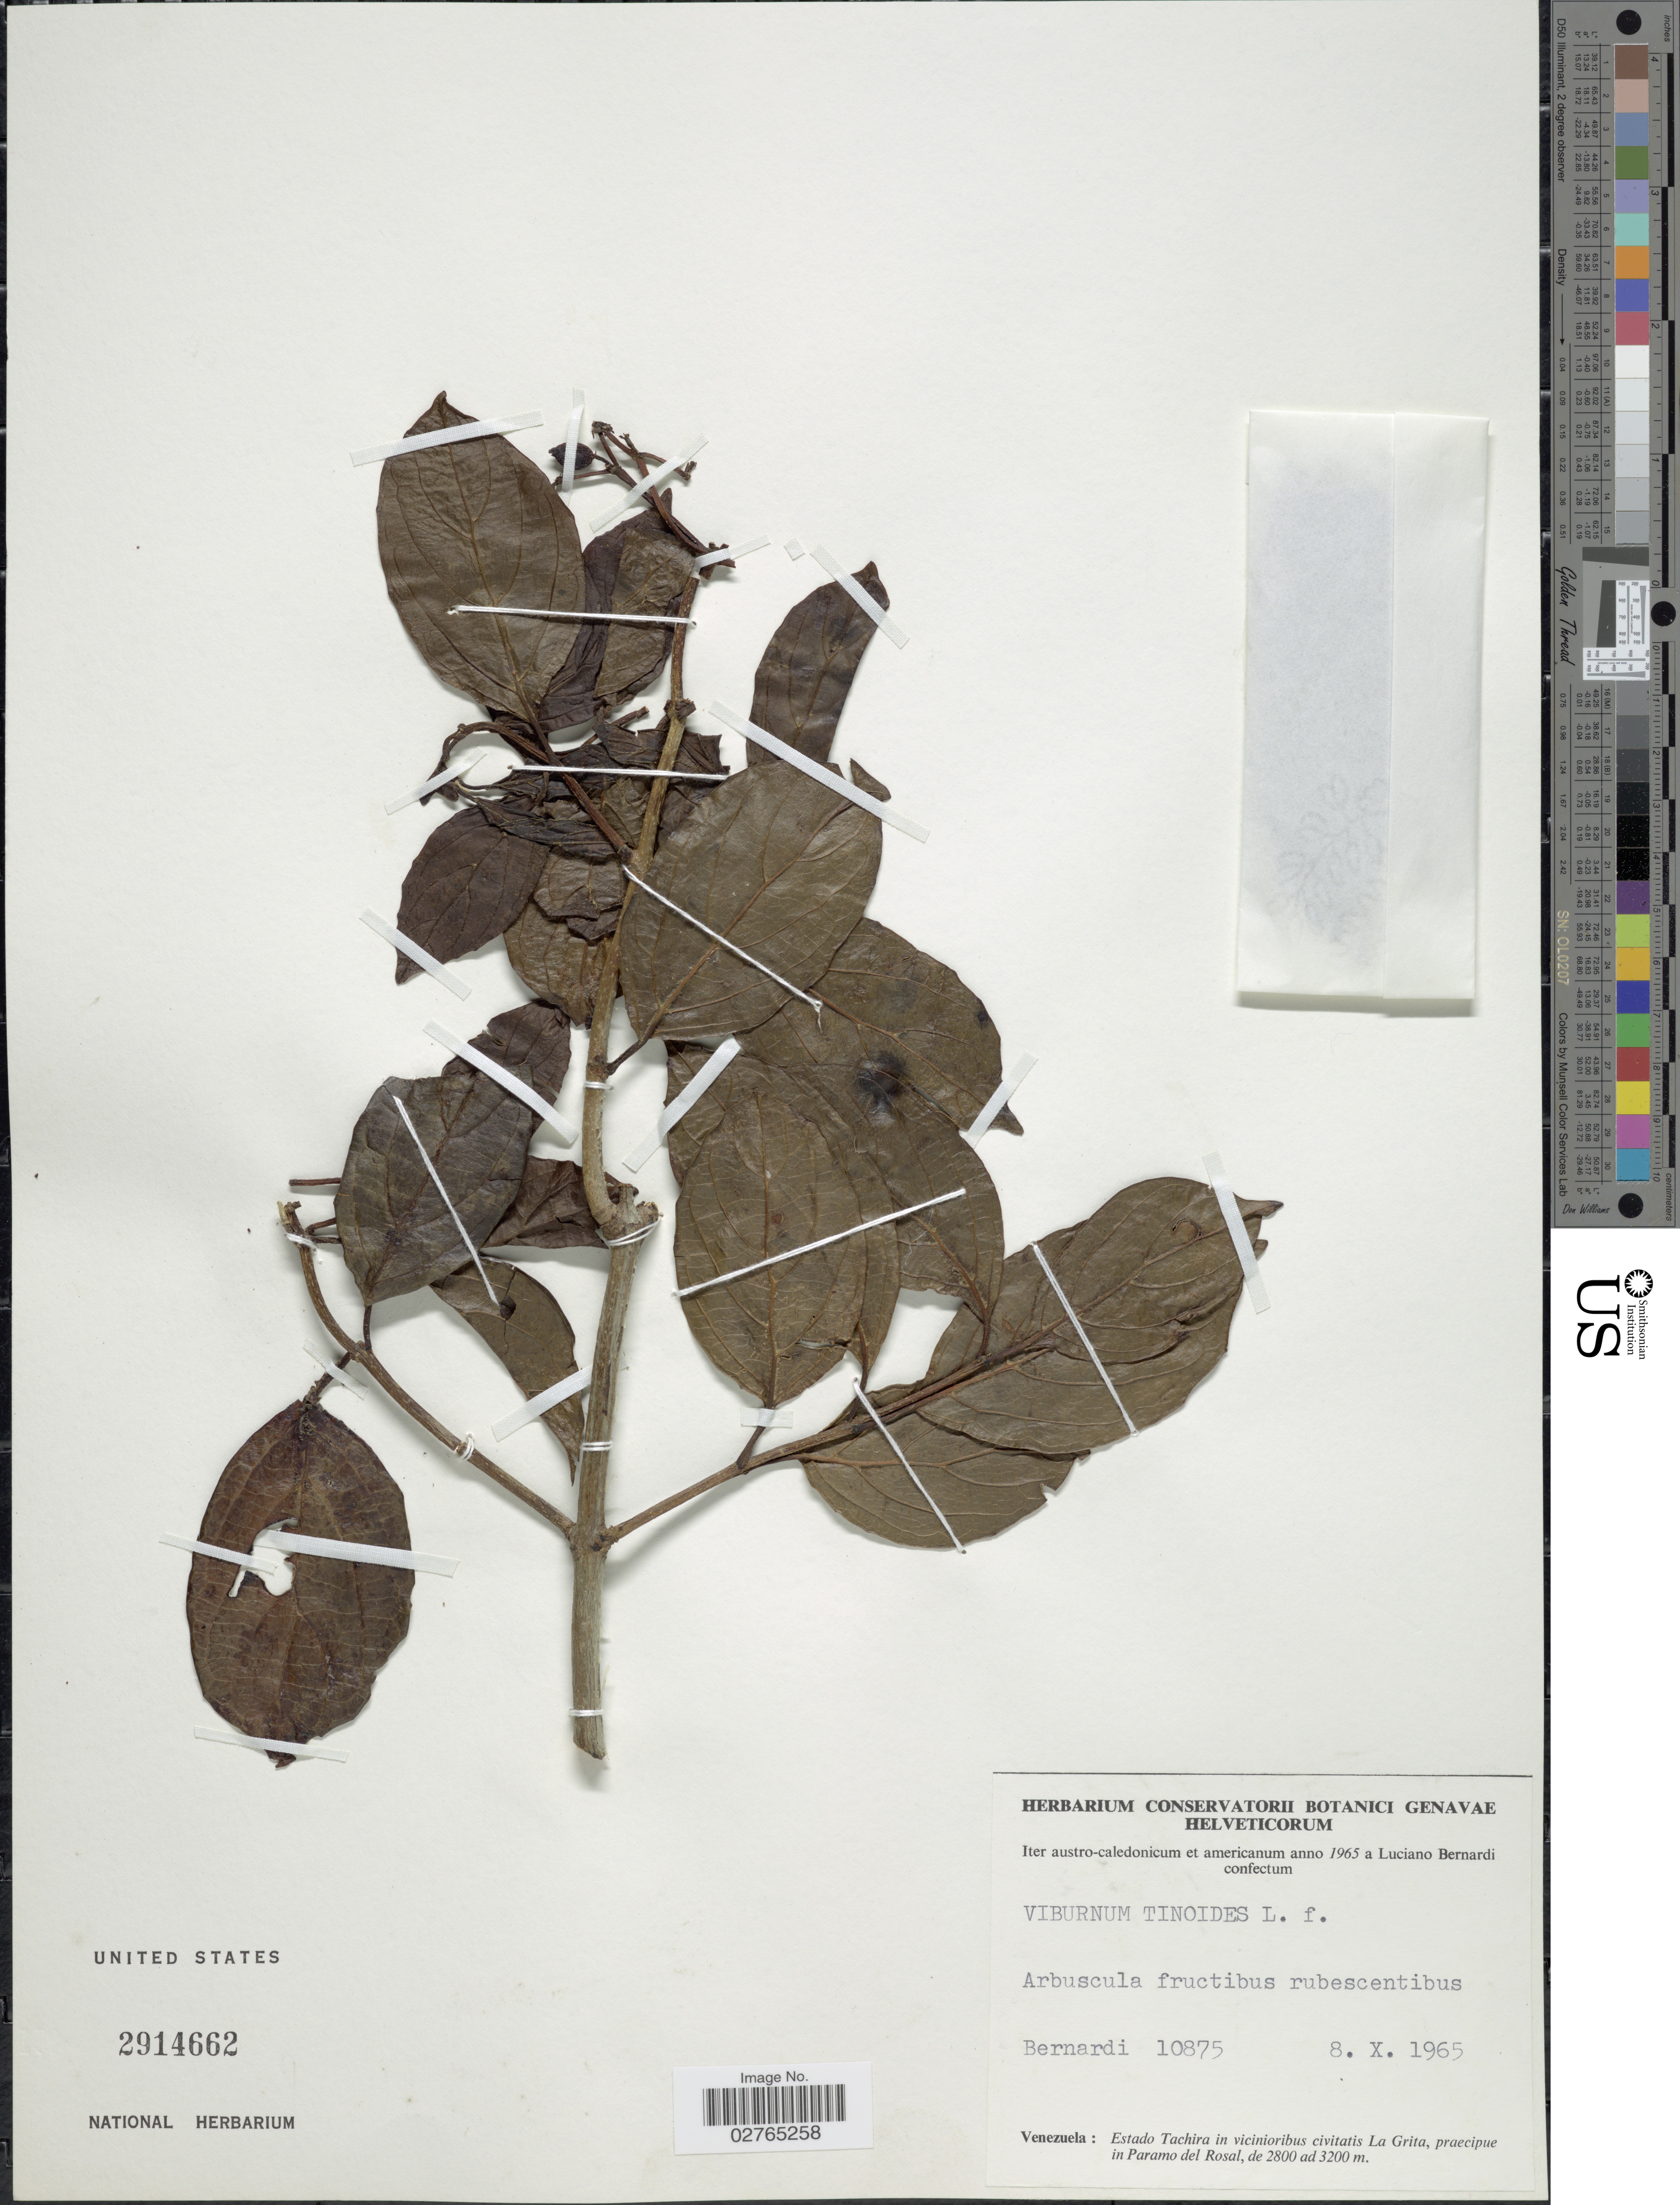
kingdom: Plantae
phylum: Tracheophyta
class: Magnoliopsida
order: Dipsacales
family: Viburnaceae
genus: Viburnum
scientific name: Viburnum tinoides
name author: L. f.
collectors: L. Bernardi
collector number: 10875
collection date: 1965-10-08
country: Venezuela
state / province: Tachira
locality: In vicinioribus civitatis La Grita, praecipue in Paramo del Rosal.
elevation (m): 2800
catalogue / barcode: US 2914662